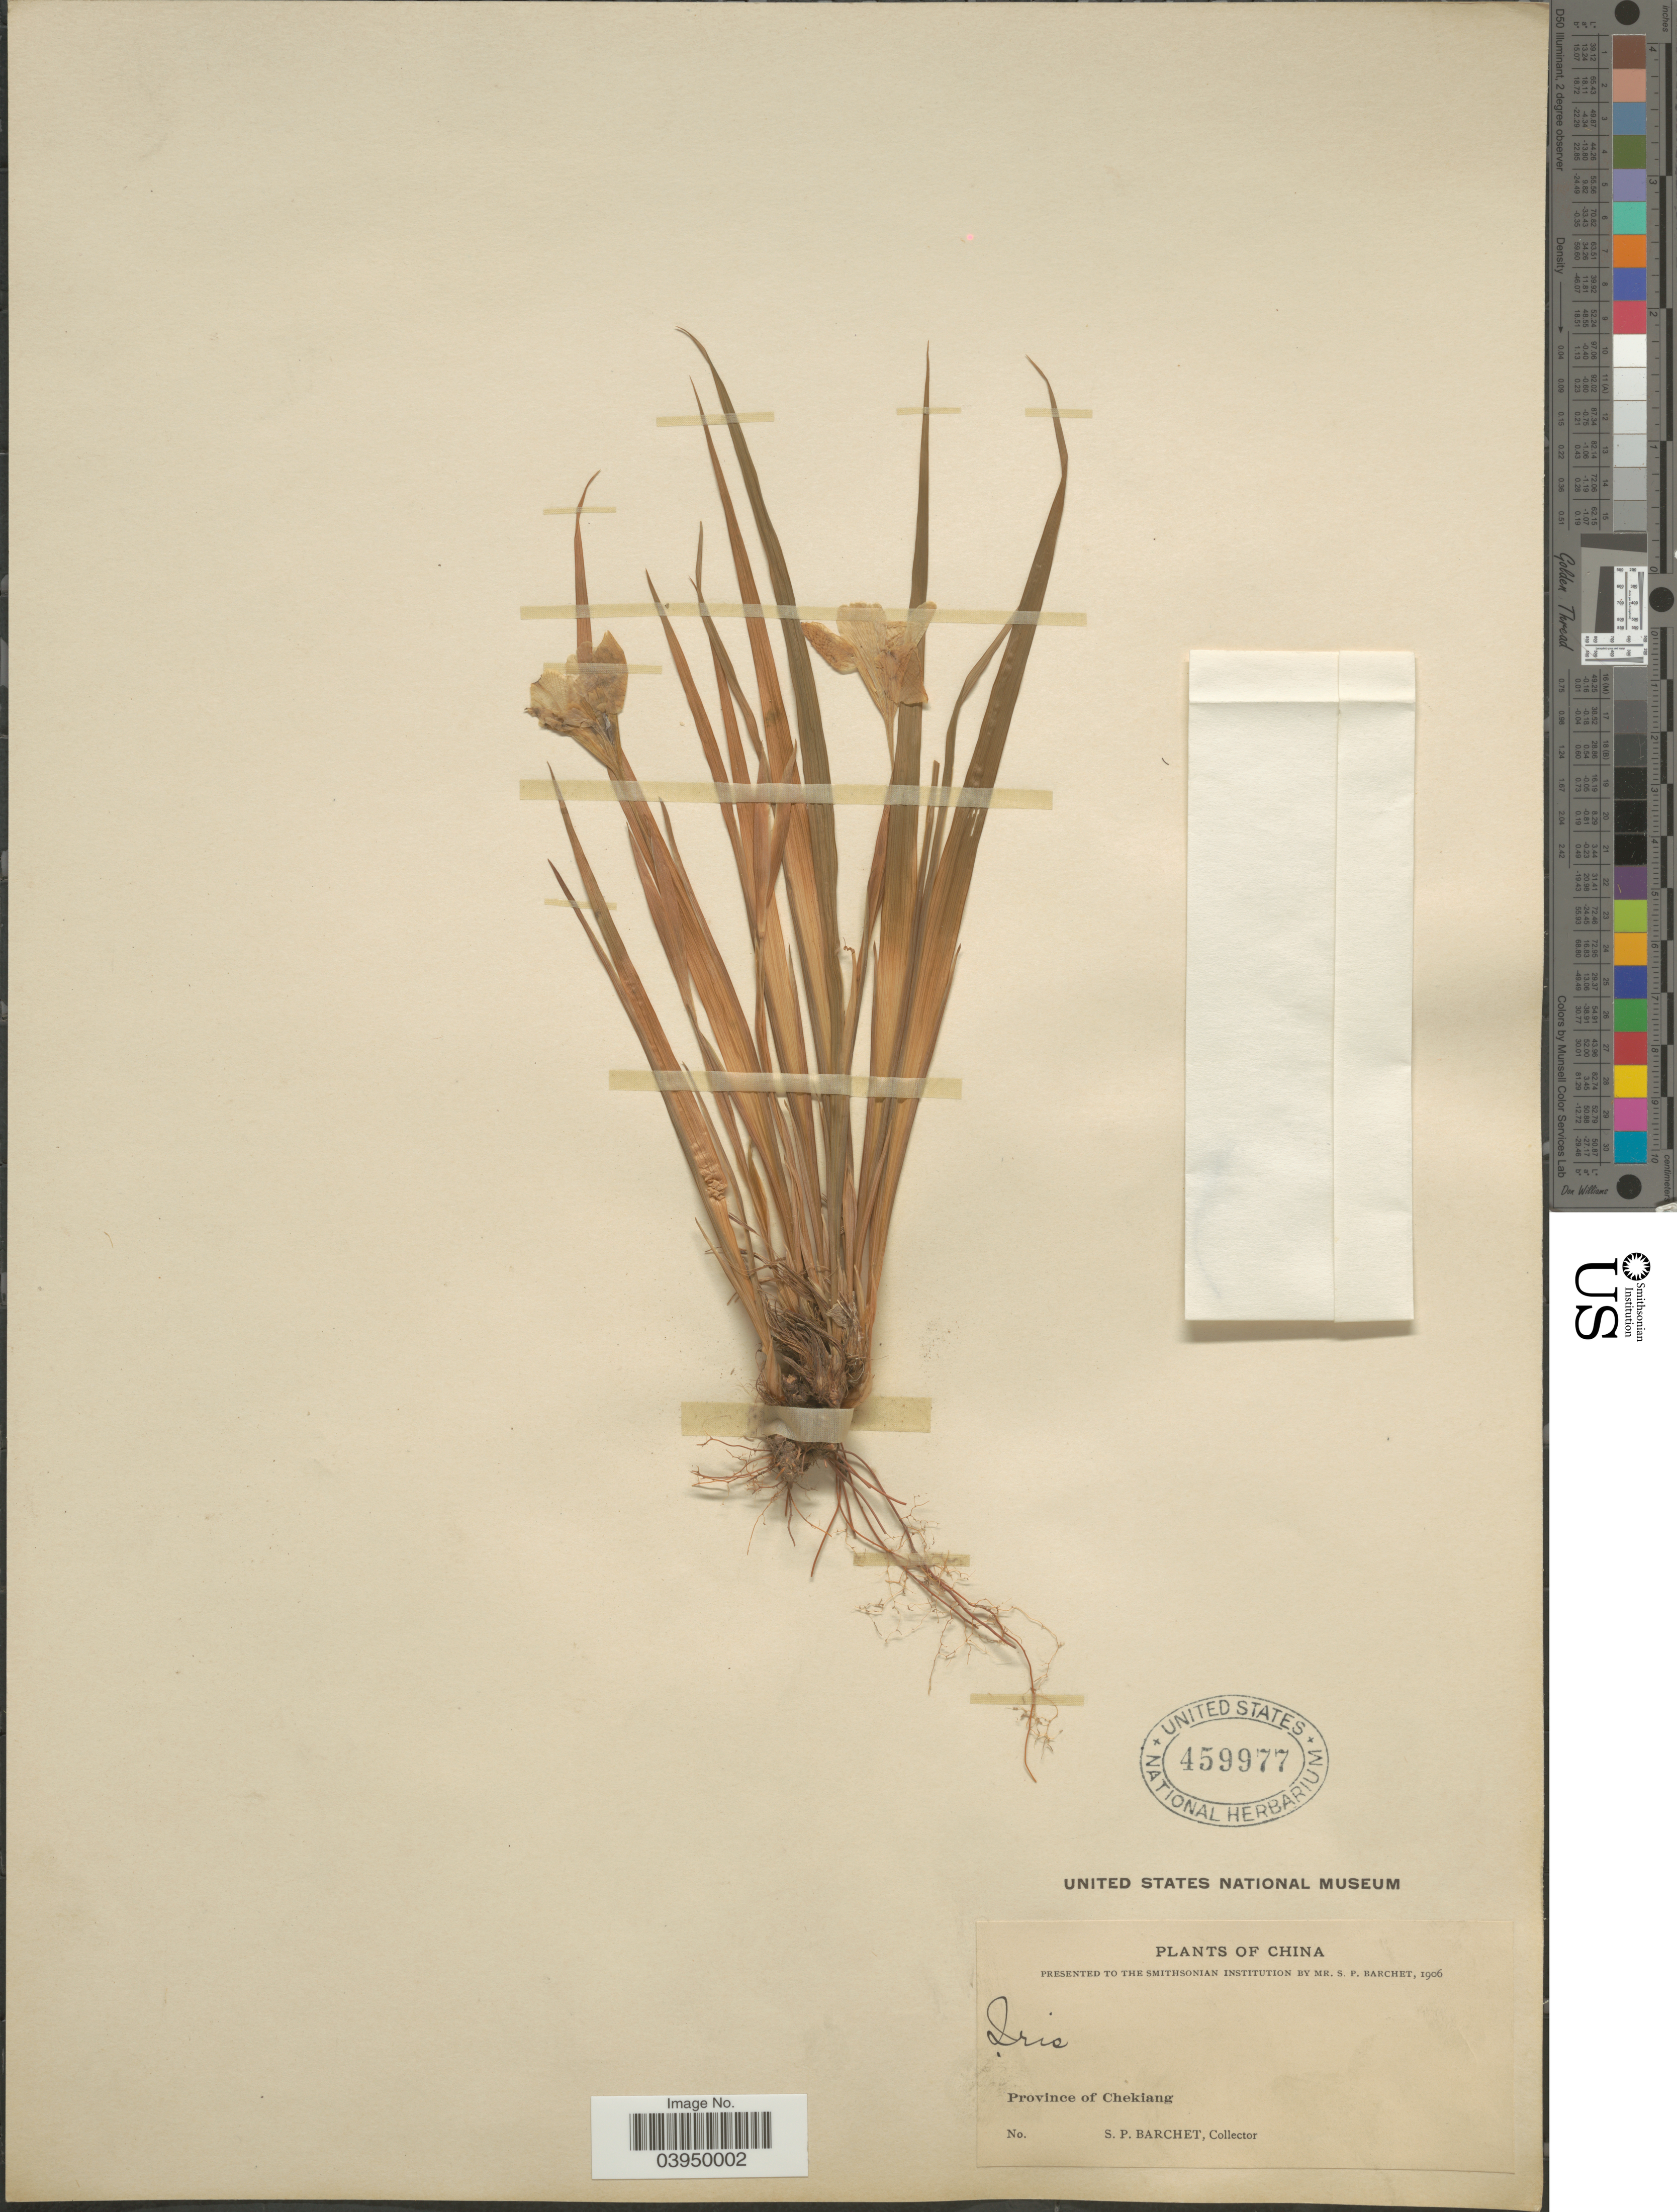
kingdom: Plantae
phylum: Tracheophyta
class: Liliopsida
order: Asparagales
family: Iridaceae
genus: Iris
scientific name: Iris sp.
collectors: S. P. Barchet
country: China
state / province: Zhejiang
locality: Province of Chekiang.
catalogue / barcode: US 459977